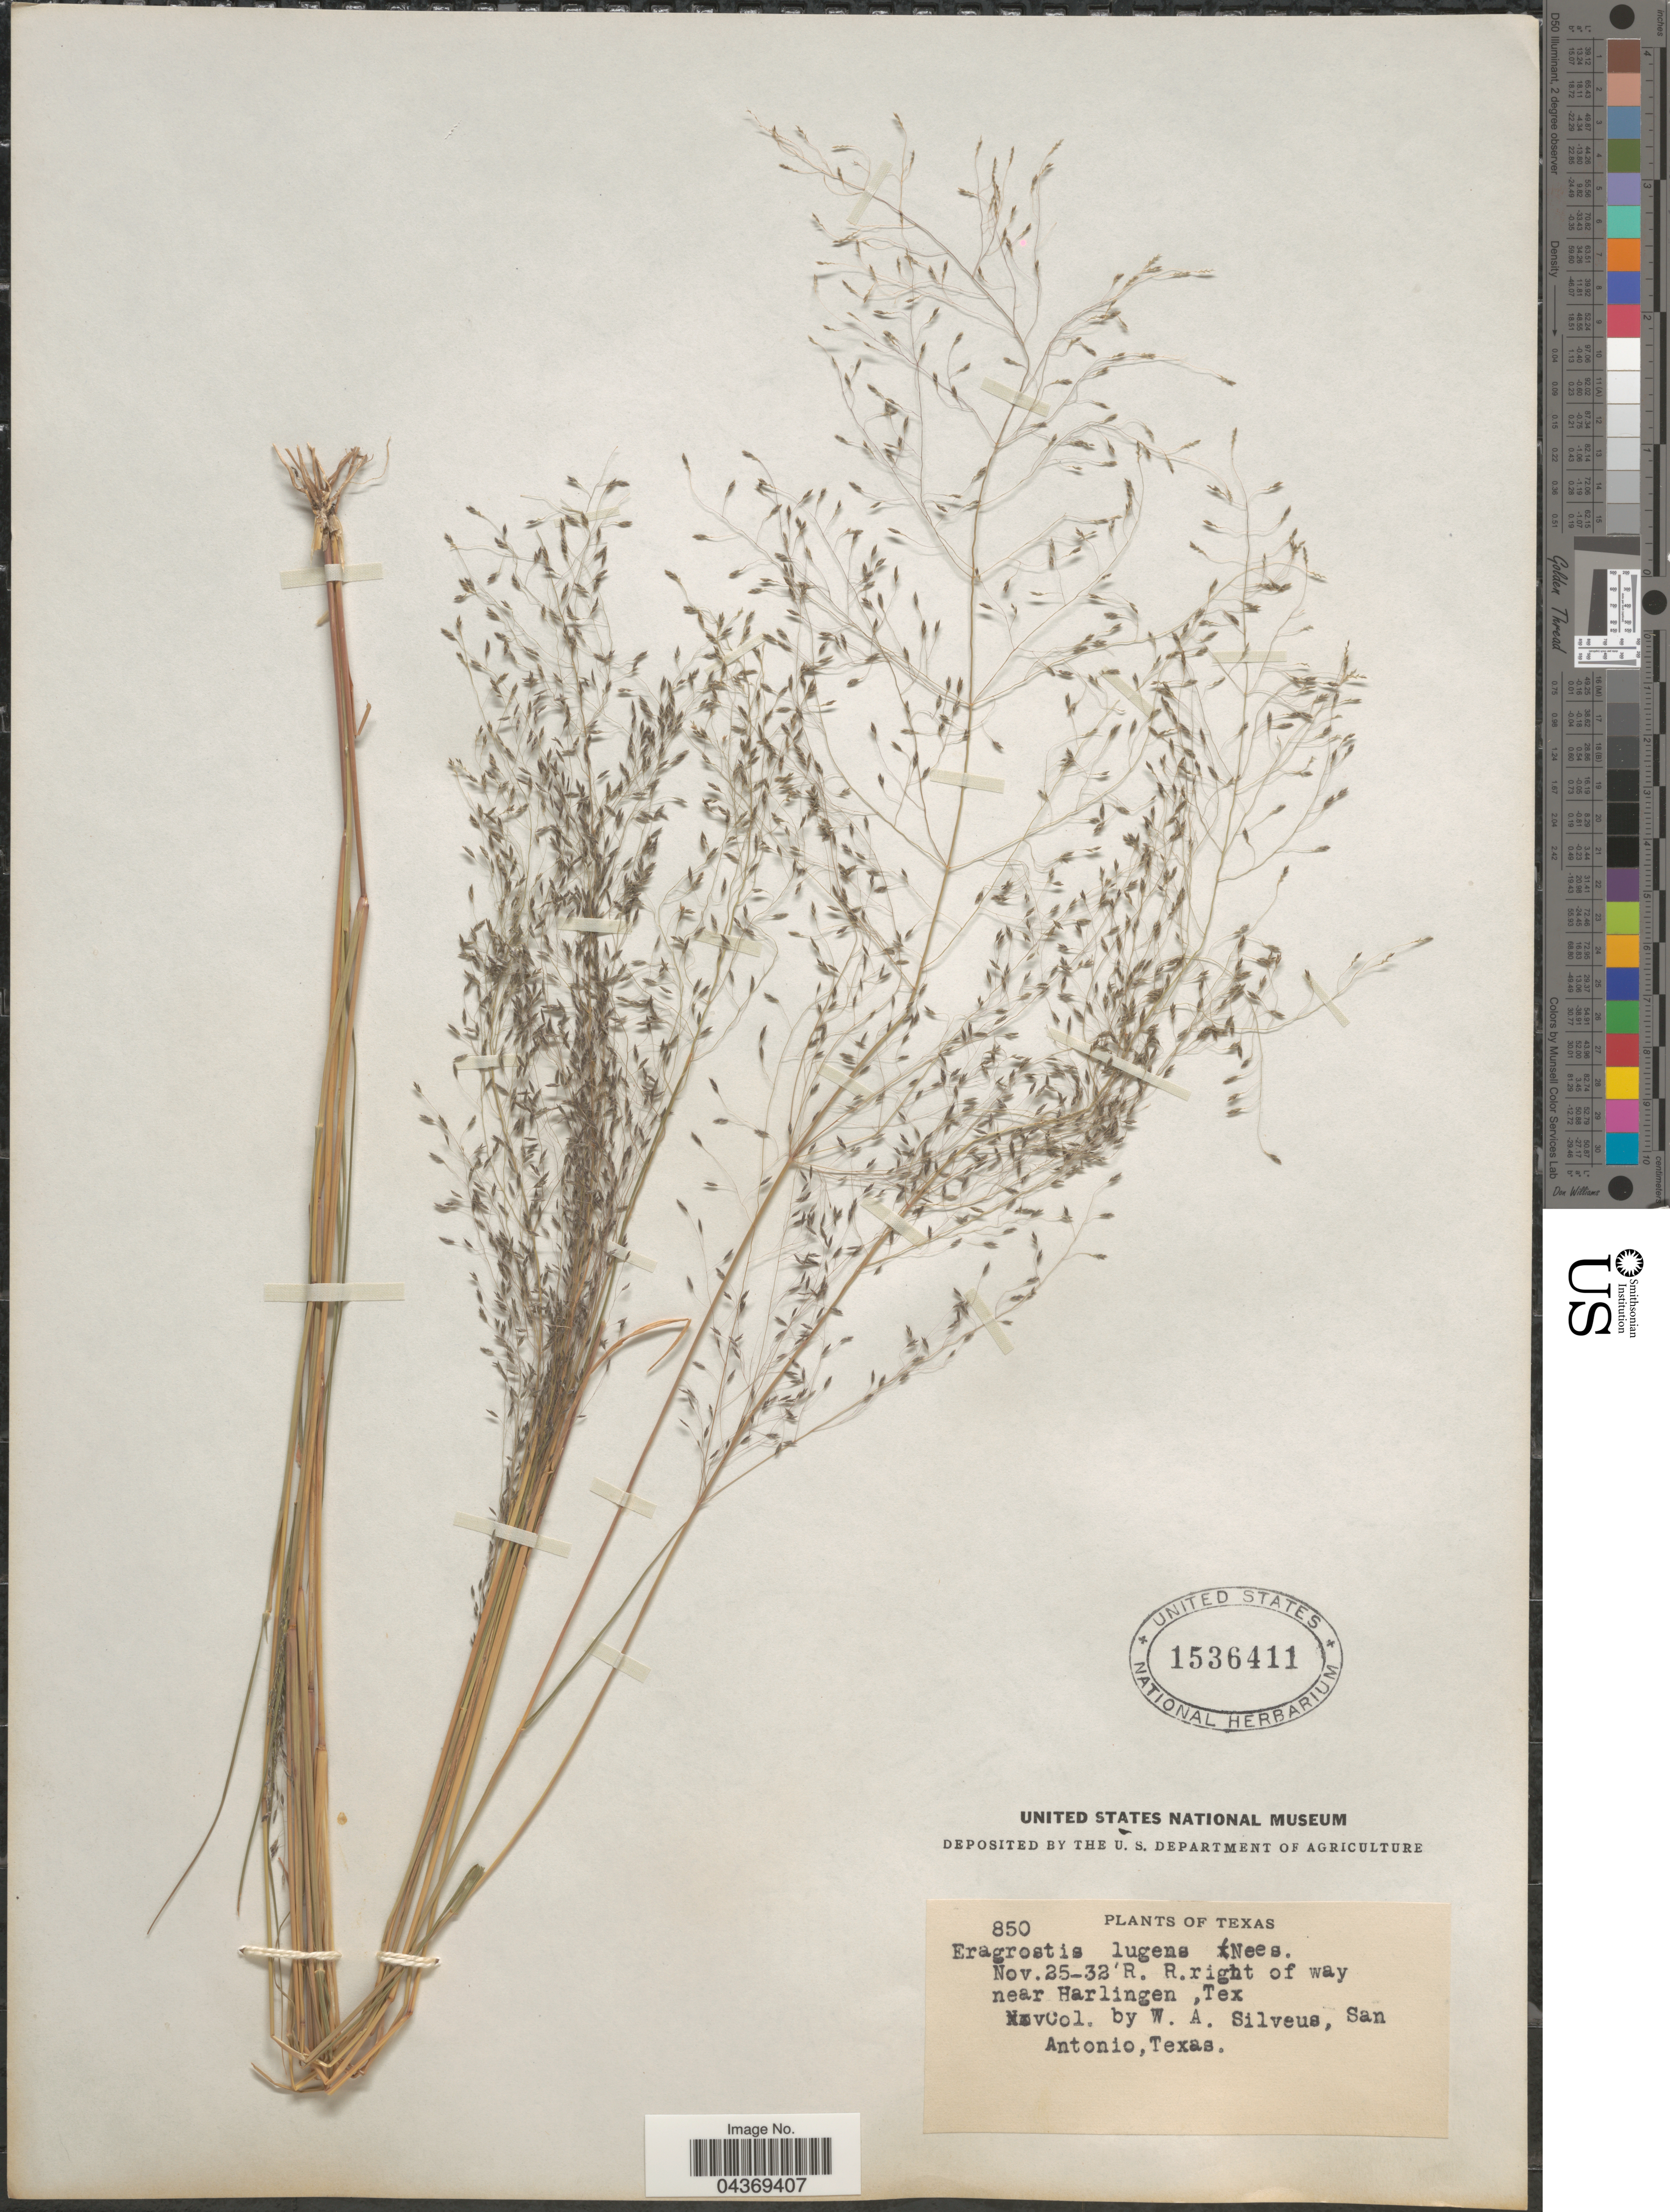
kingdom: Plantae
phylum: Tracheophyta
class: Liliopsida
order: Poales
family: Poaceae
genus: Eragrostis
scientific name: Eragrostis lugens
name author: Nees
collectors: W. Silveus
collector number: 850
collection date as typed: Transcribed d/m/y: 25/11/32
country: United States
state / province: Texas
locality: R. R.right of way near Harlingen.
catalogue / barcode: US 1536411